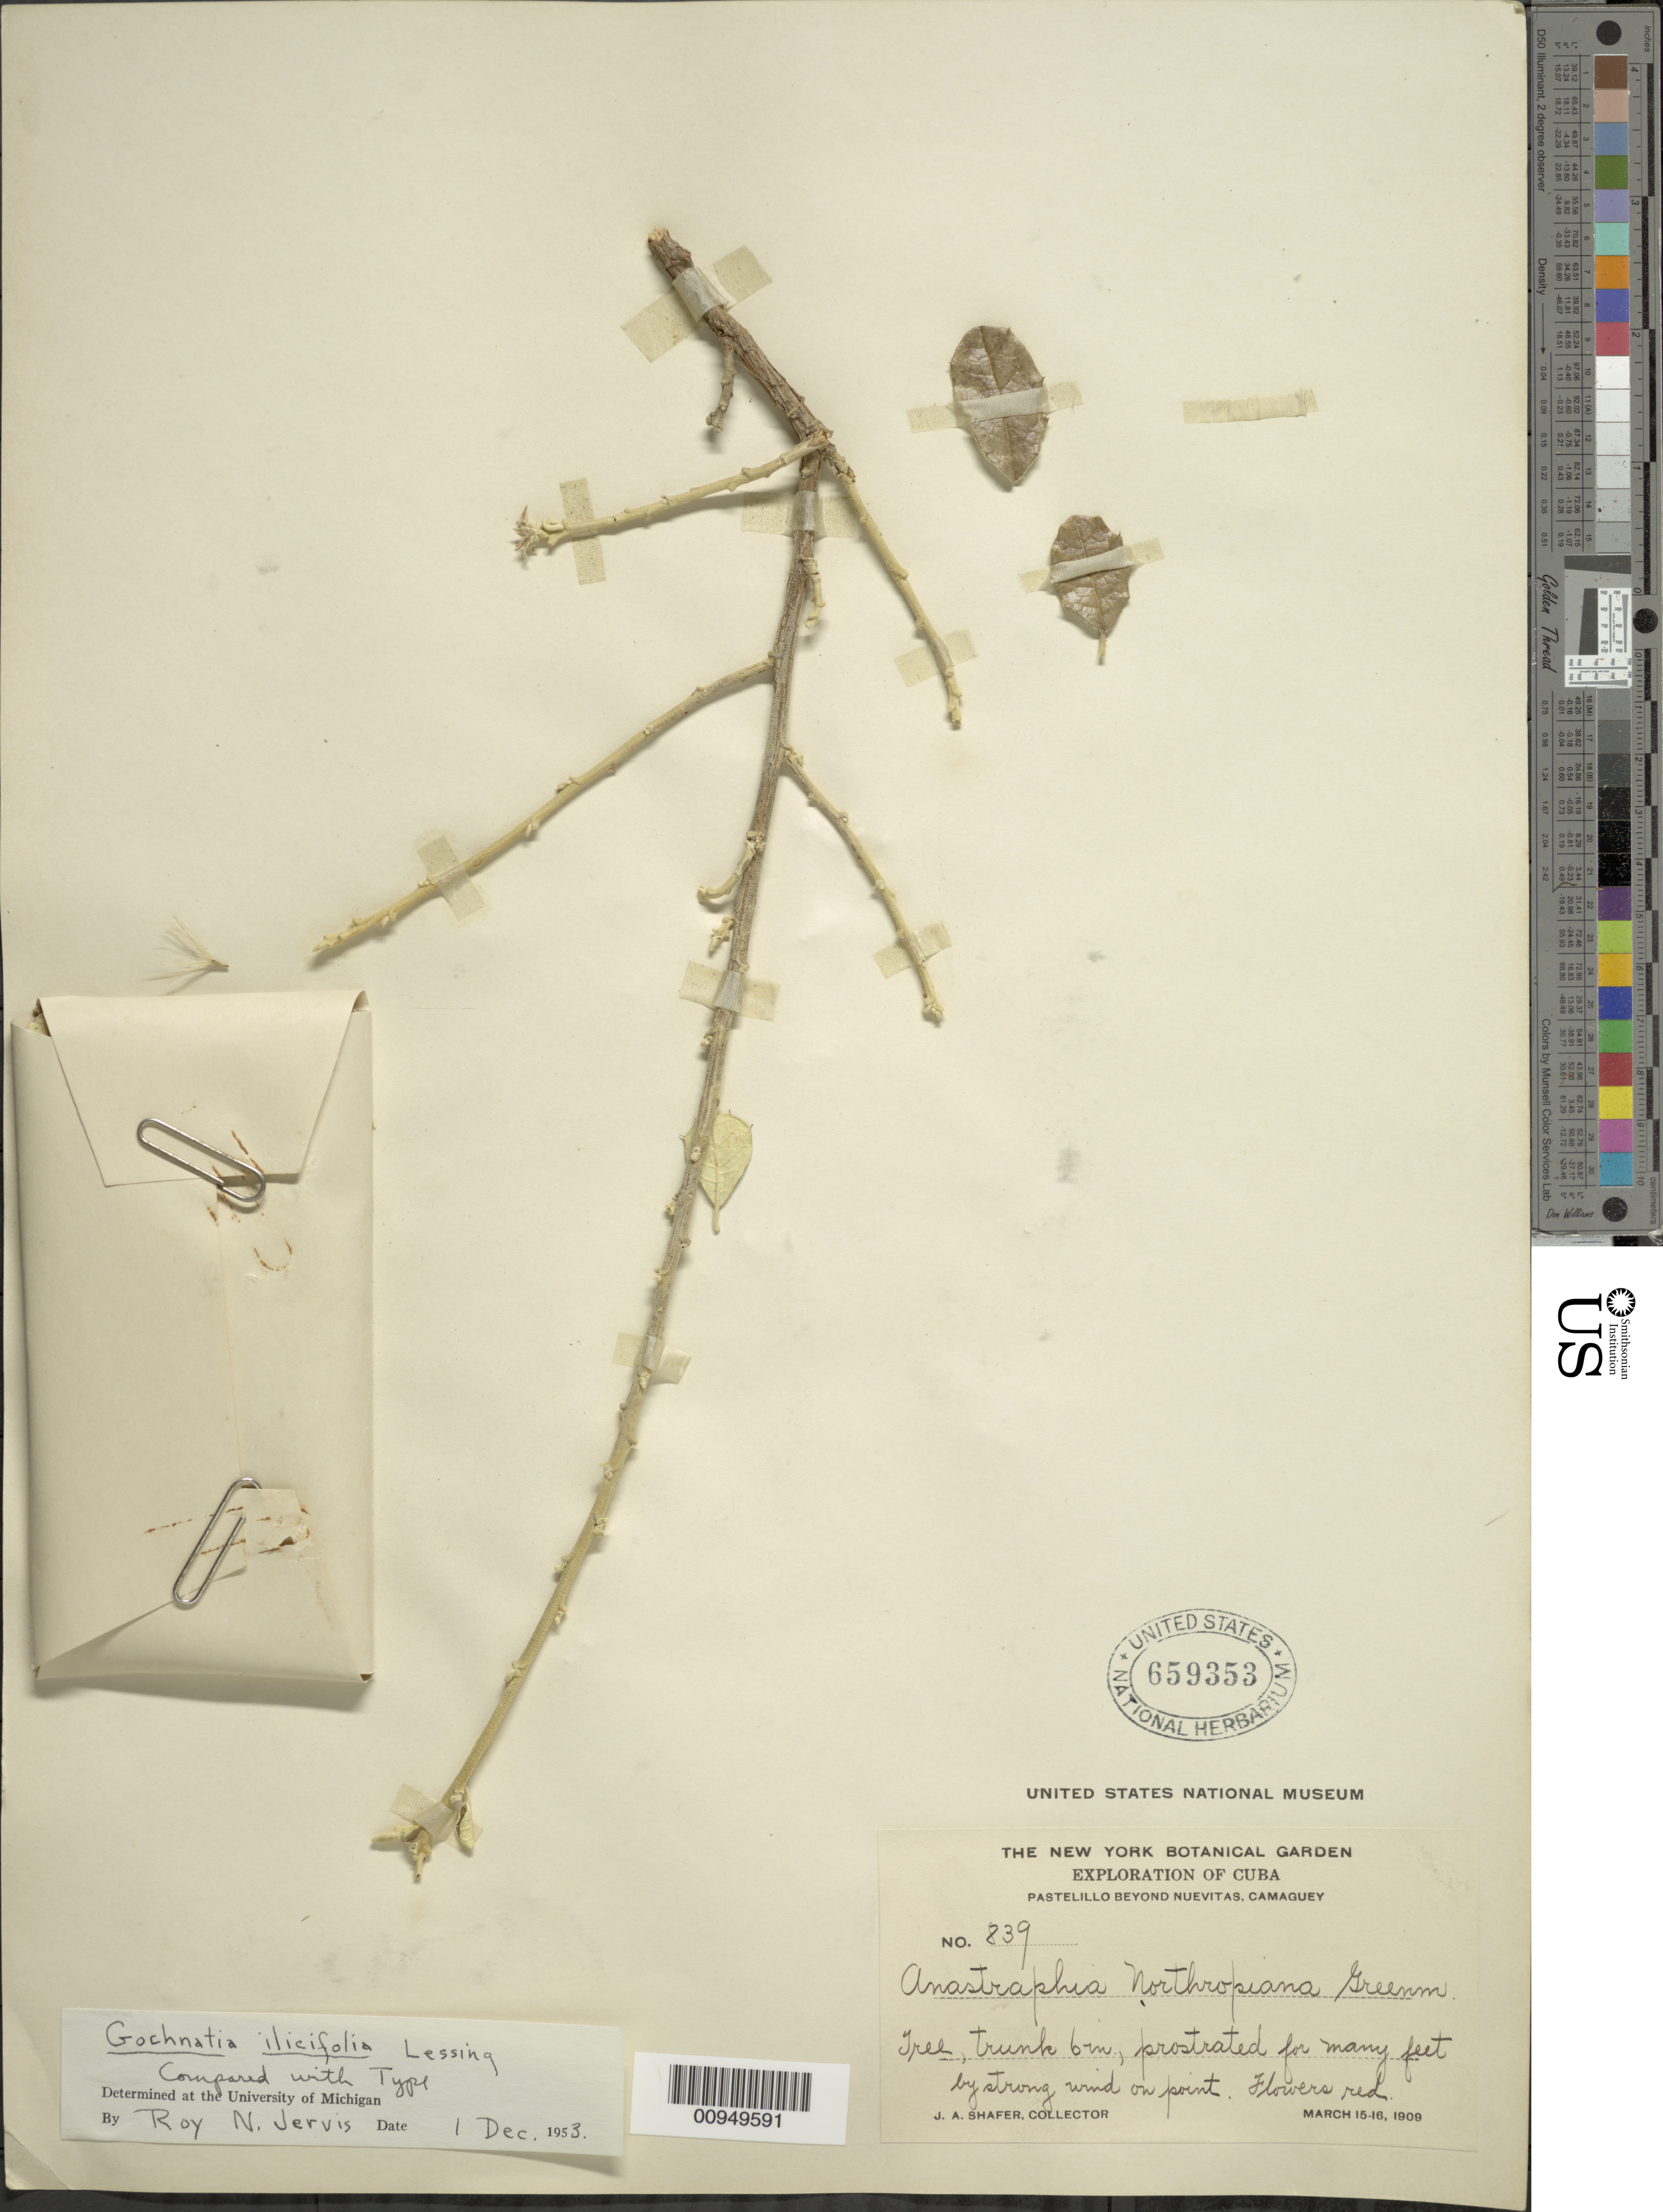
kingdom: Plantae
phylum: Tracheophyta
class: Magnoliopsida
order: Asterales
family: Asteraceae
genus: Anastraphia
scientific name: Anastraphia ilicifolia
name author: D. Don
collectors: J. A. Shafer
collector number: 839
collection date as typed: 15 Mar 1909 to 16 Mar 1909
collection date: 1909-03-15/1909-03-16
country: Cuba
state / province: Camaguey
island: Cuba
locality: Pastelillo beyond Nuevitas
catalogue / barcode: US 659353